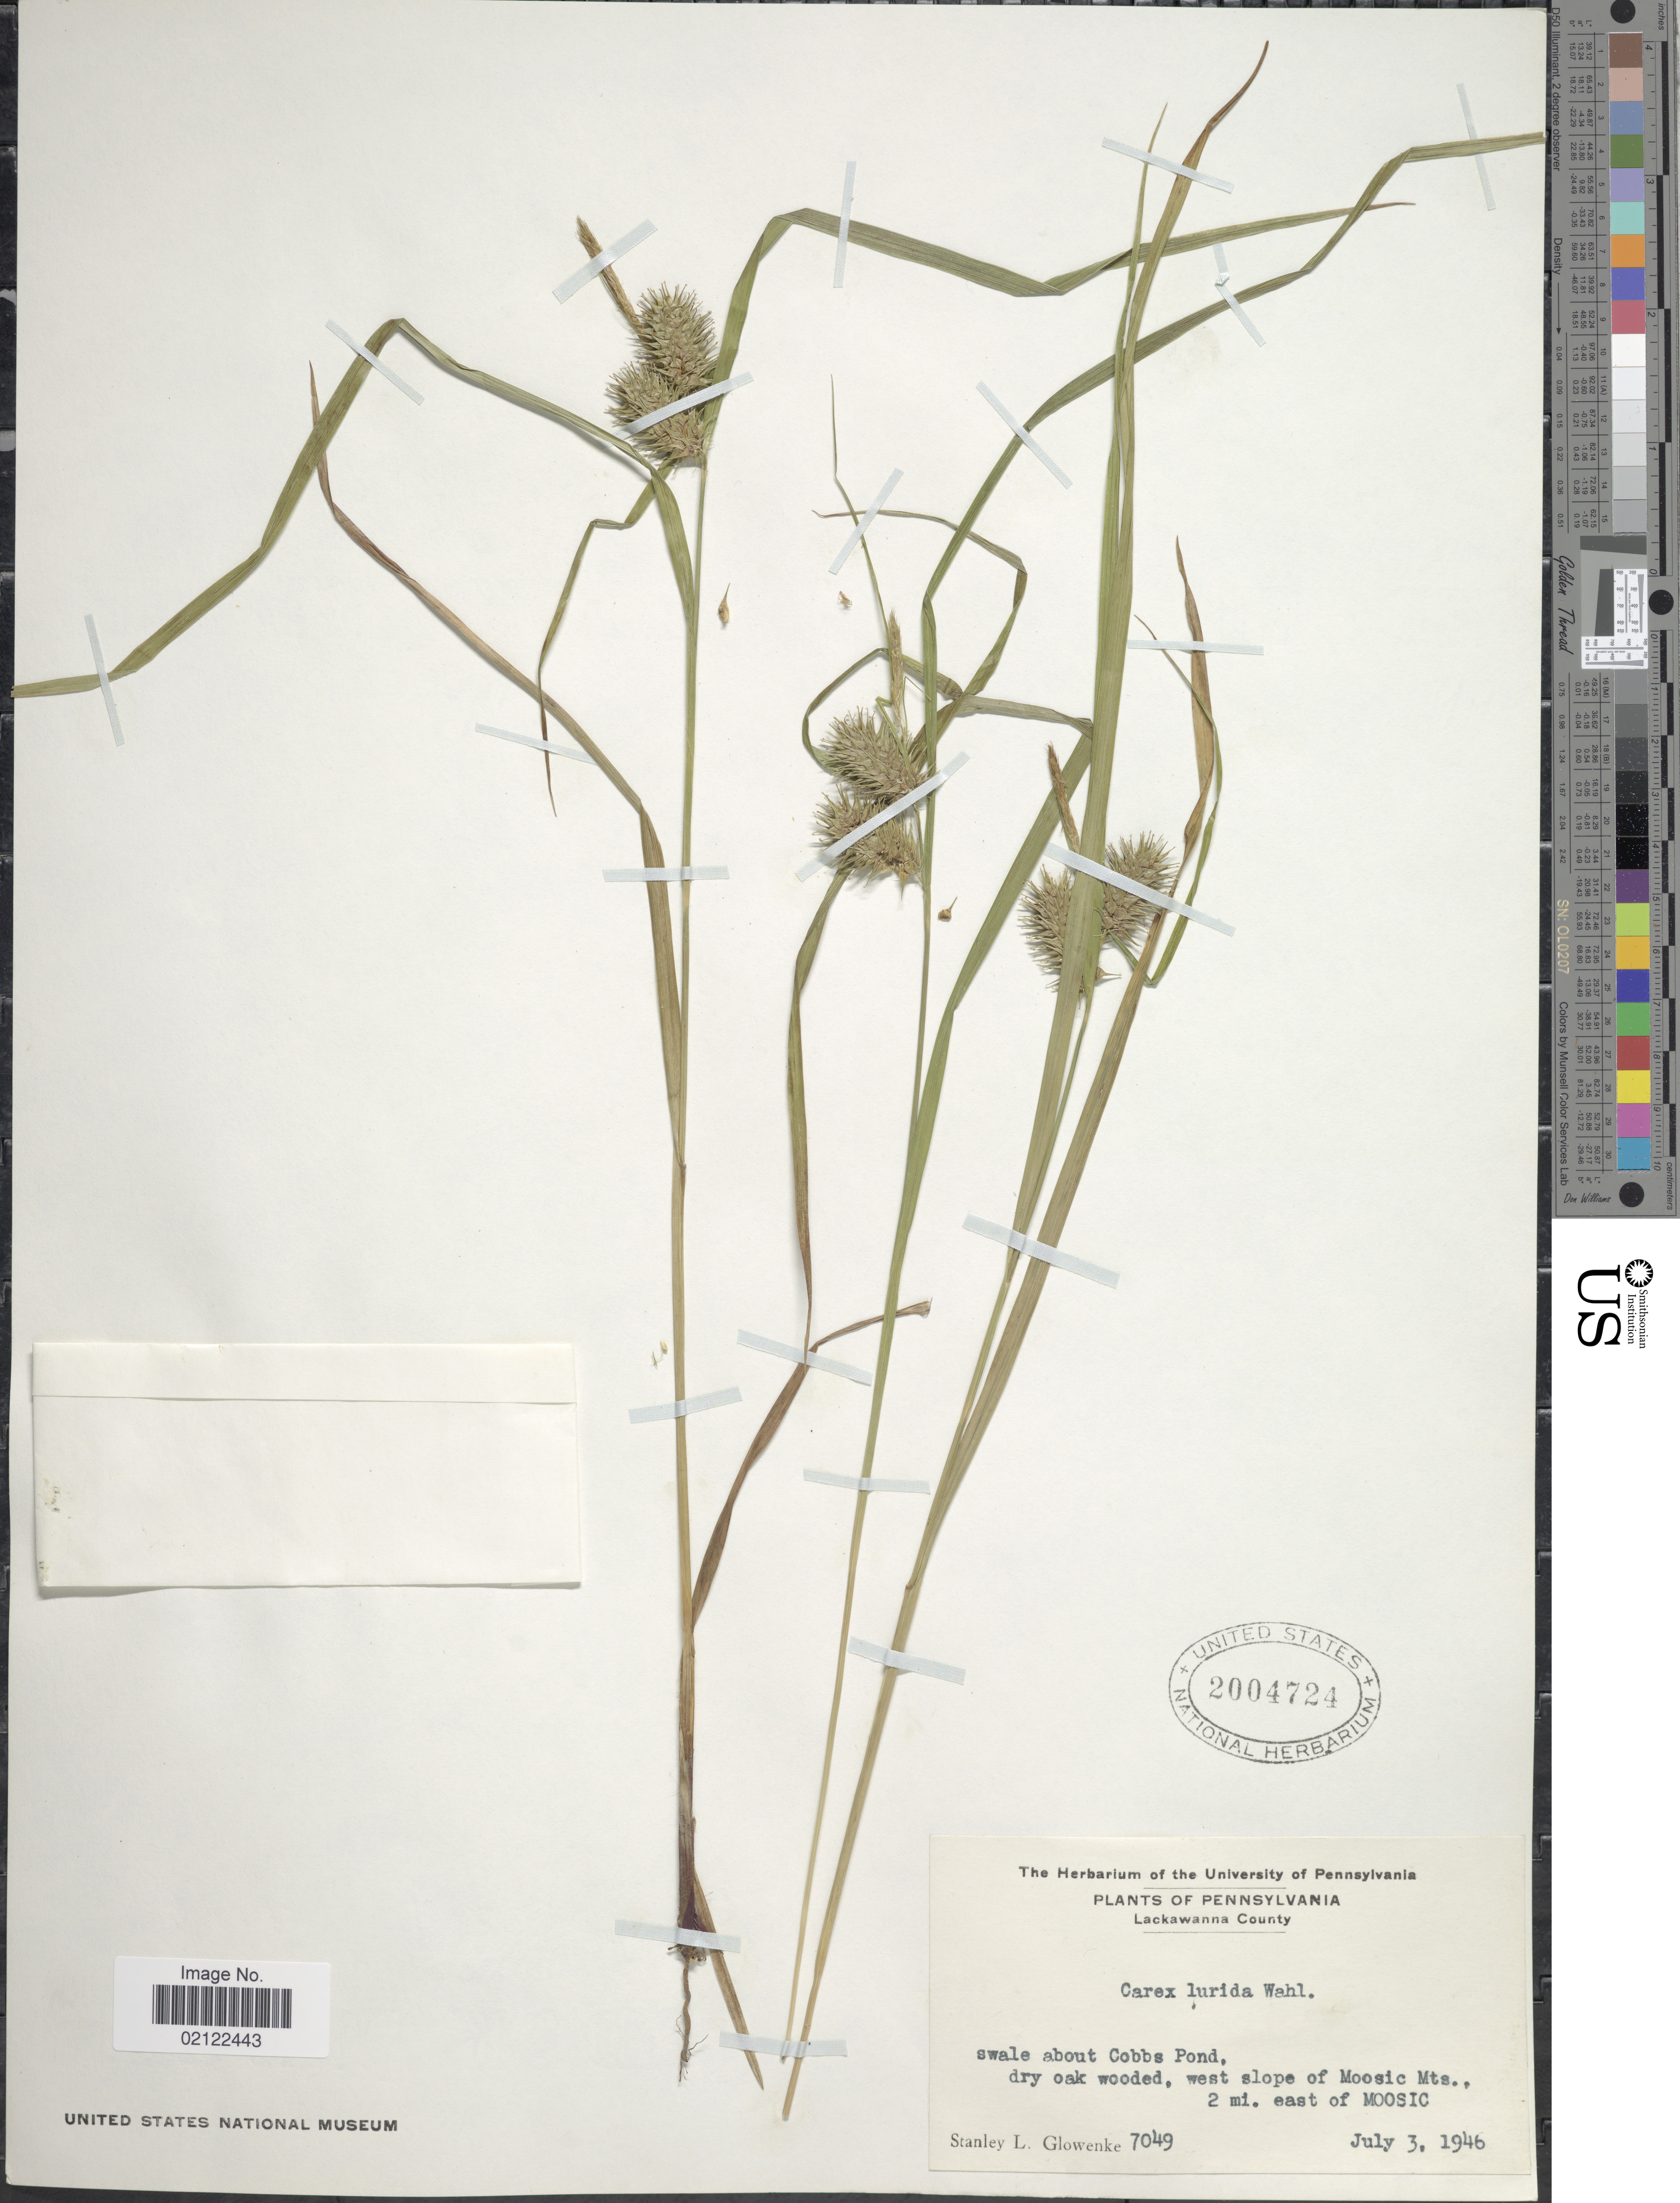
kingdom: Plantae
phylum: Tracheophyta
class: Liliopsida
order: Poales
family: Cyperaceae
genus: Carex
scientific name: Carex lurida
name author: Wahlenb.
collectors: S. Glowenke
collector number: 7049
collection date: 1946-07-03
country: United States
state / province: Pennsylvania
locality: Lackawanna County. Swale about Cobbs Pond. Dry oak wooded, west slope of Moosic Mts., 2 mi. east of Moosic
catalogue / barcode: US 2004724